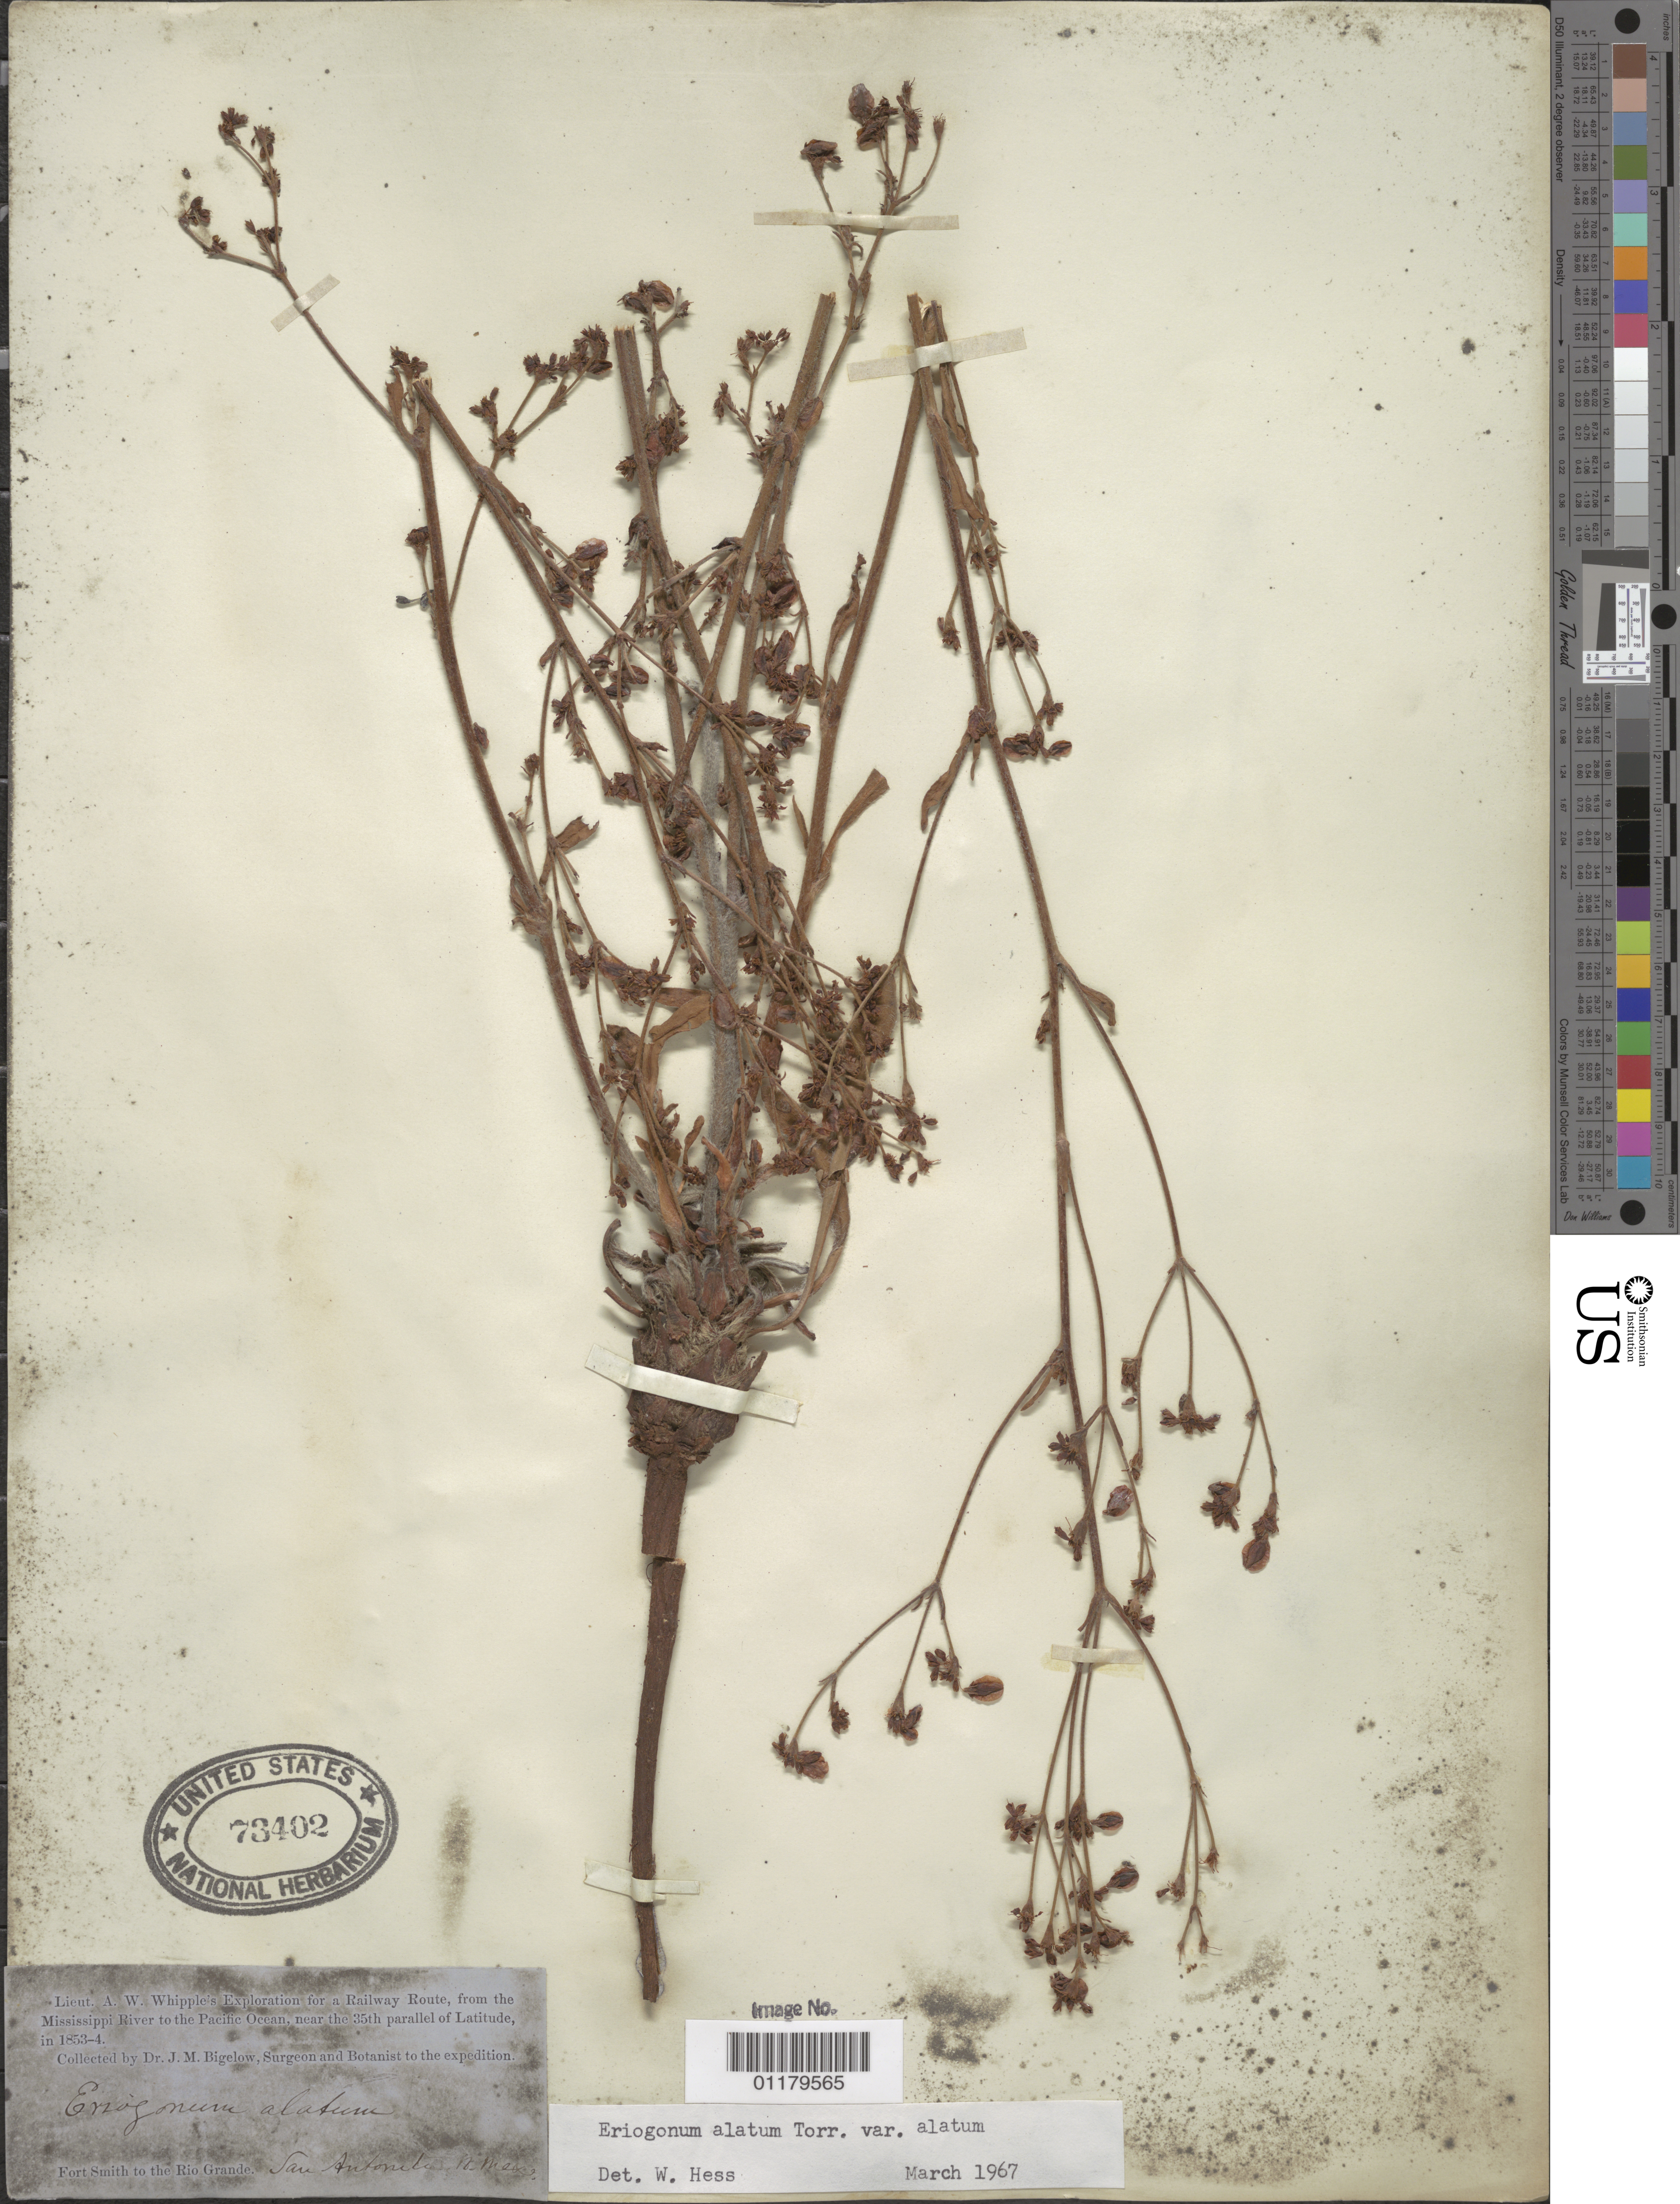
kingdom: Plantae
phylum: Tracheophyta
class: Magnoliopsida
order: Caryophyllales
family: Polygonaceae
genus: Eriogonum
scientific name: Eriogonum alatum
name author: Torr.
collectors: J. M. Bigelow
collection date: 1853/1854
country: United States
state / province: New Mexico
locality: Fort Smith to the Rio Grande, Sandia Mts.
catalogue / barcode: US 73402